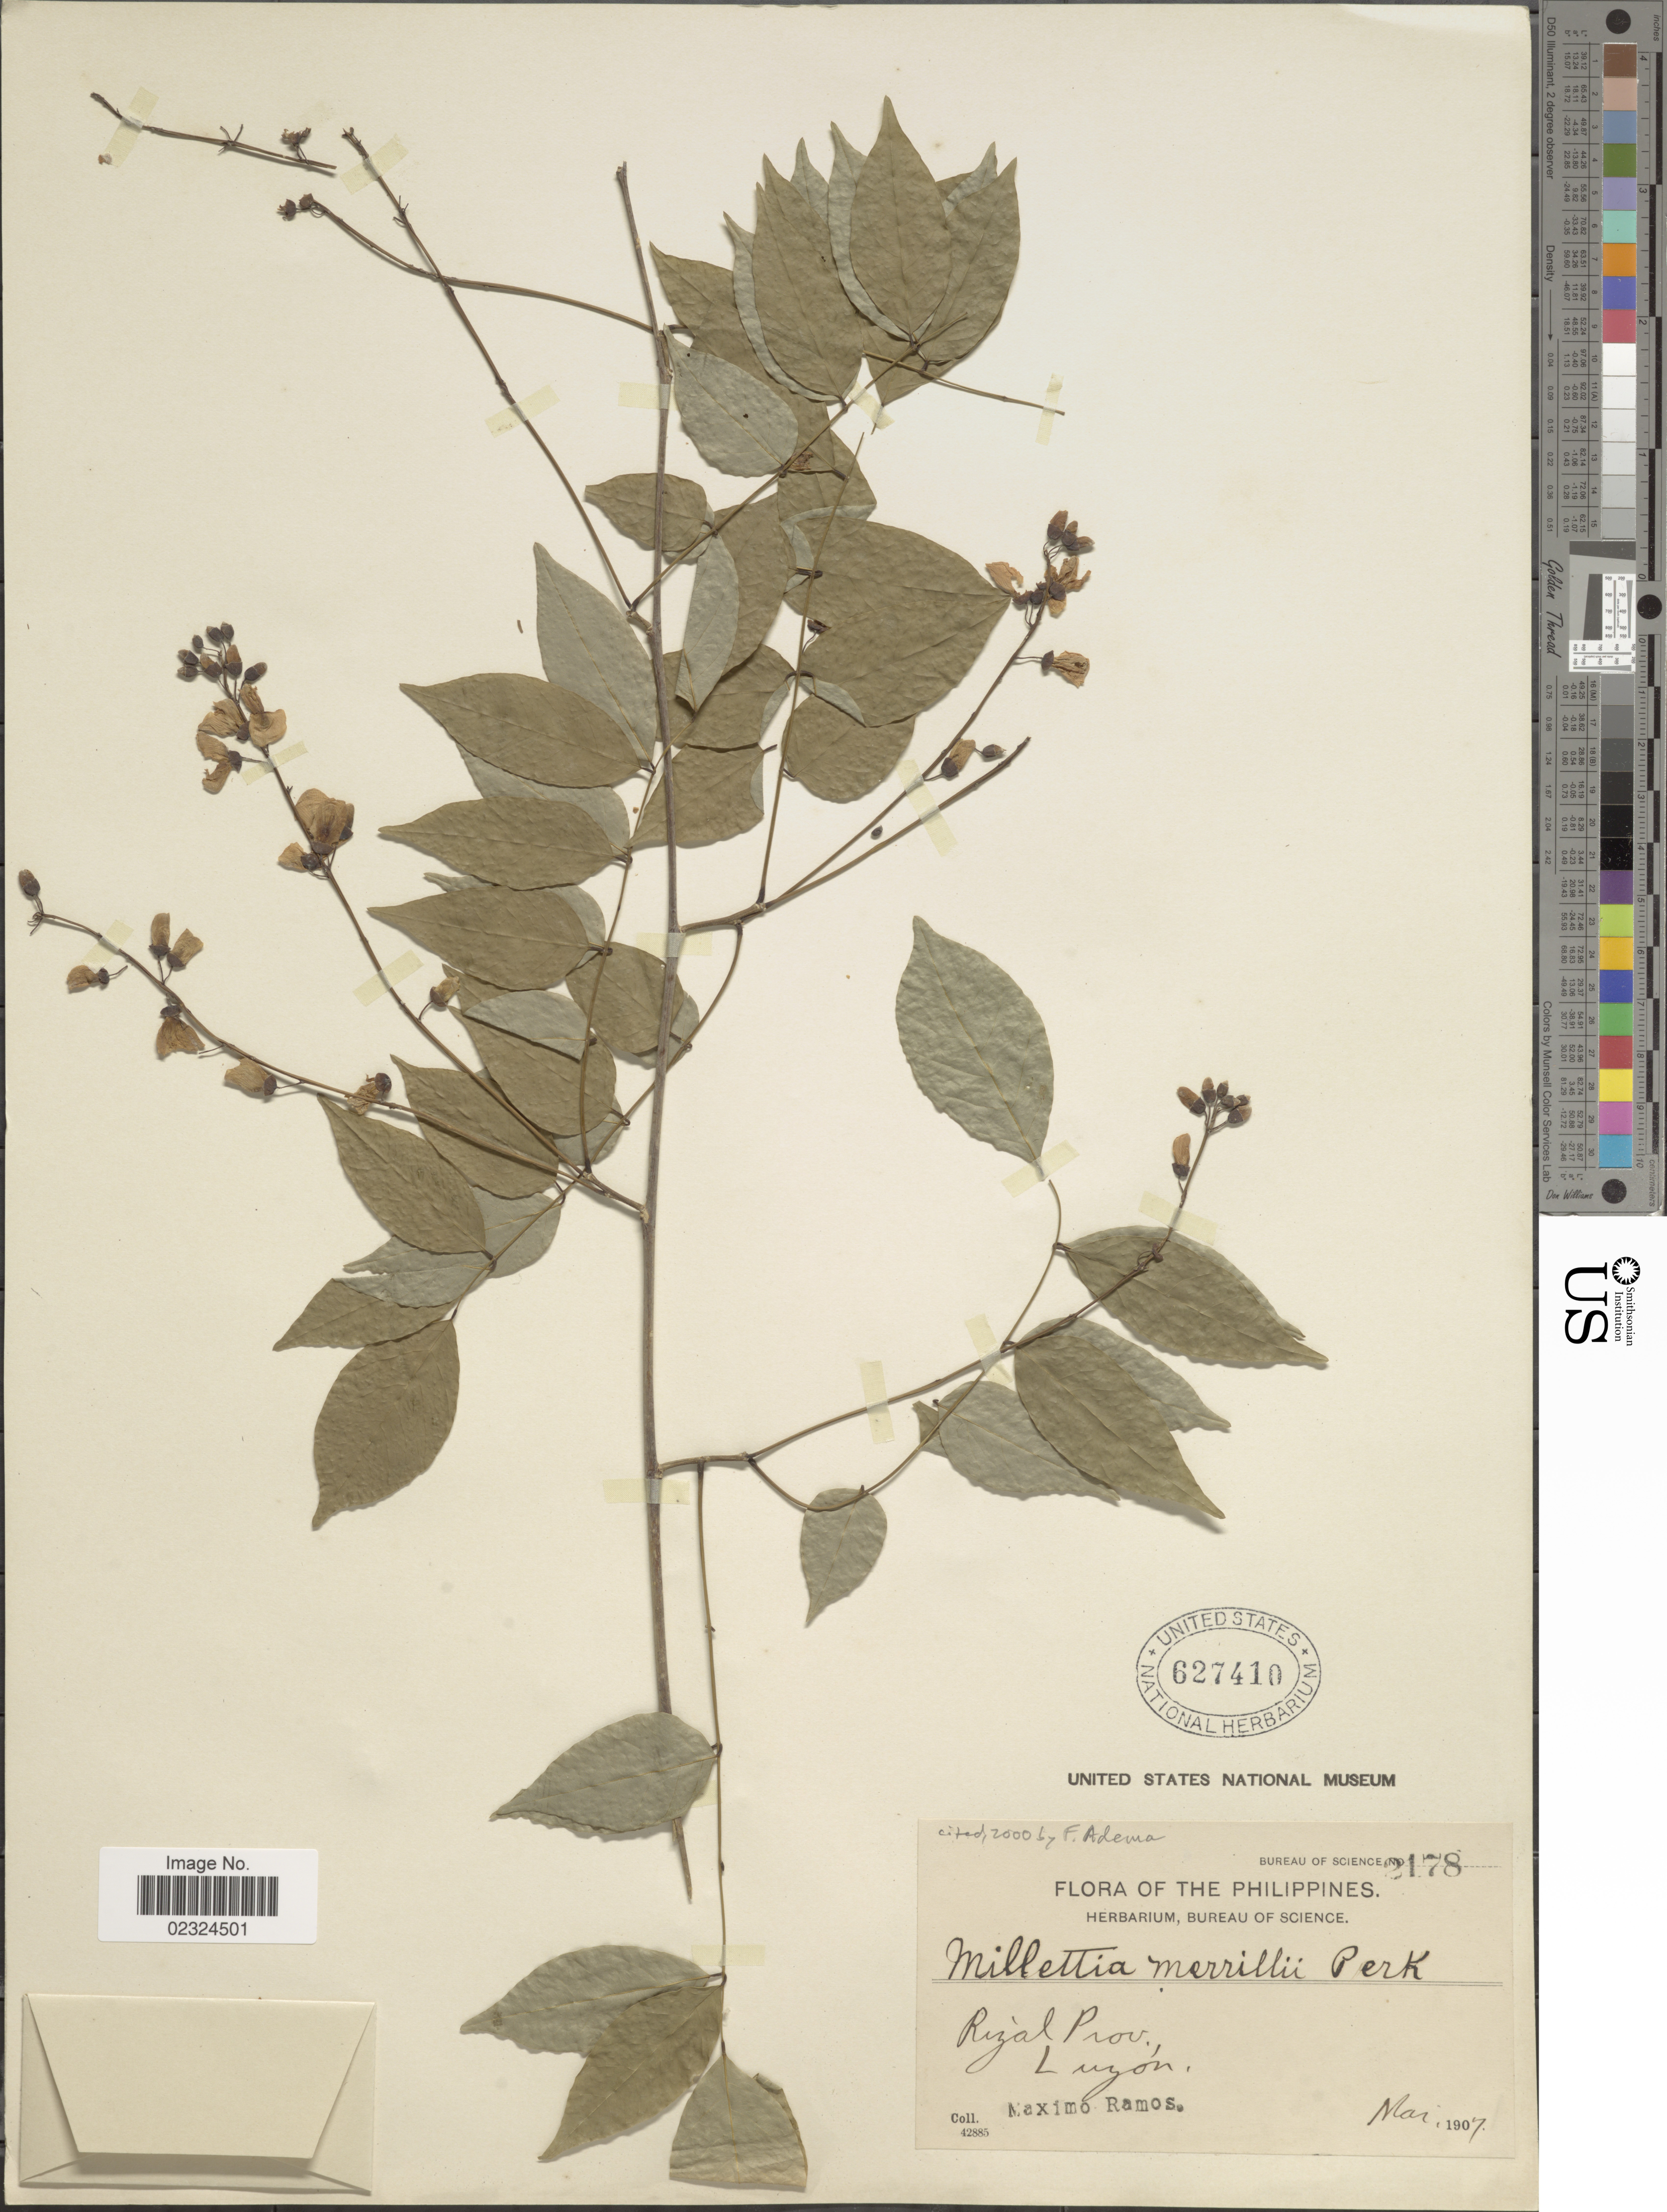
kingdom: Plantae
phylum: Tracheophyta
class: Magnoliopsida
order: Fabales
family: Fabaceae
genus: Millettia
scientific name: Millettia merrillii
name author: Perkins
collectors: M. Ramos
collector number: Bureau of Science 2178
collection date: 1907-05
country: Philippines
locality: Rizal Prov., Luzon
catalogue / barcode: US 627410